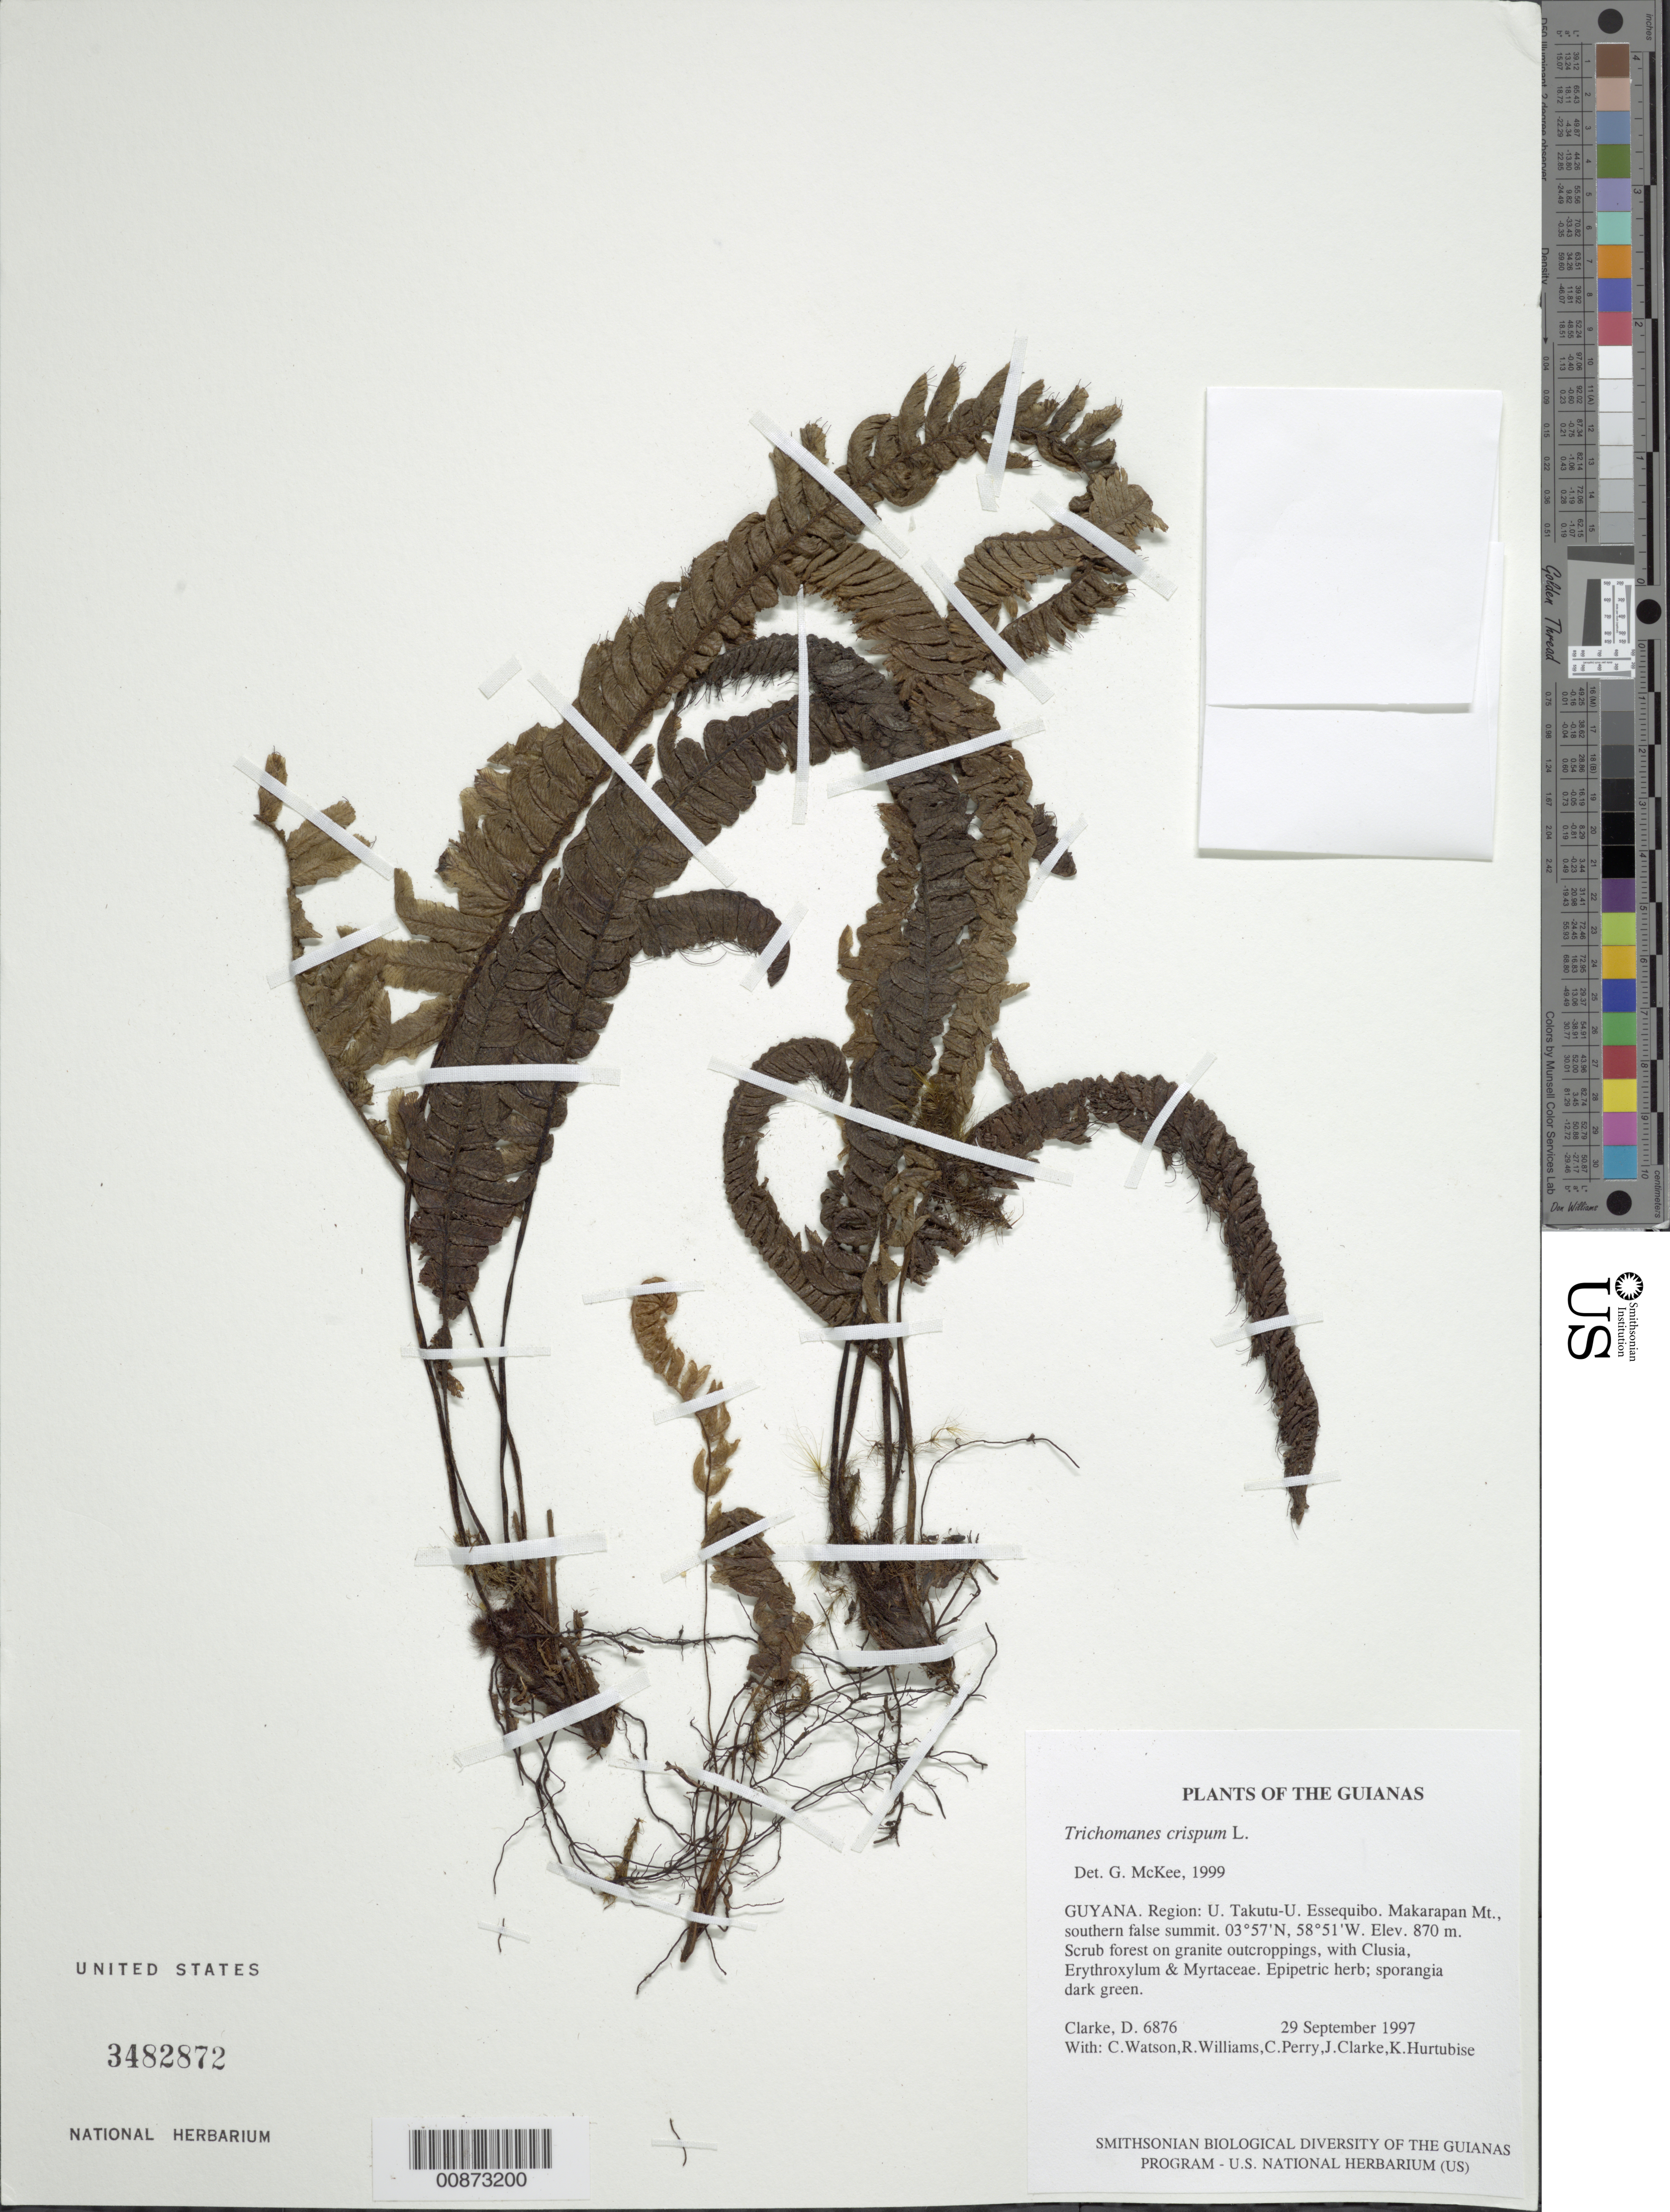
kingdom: Plantae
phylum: Tracheophyta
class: Polypodiopsida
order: Hymenophyllales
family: Hymenophyllaceae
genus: Trichomanes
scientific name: Trichomanes crispum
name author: L.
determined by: McKee, G. S., (US), NMNH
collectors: H. D. Clarke, C. Watson, R. Williams, C. Perry, J. Clarke & K. Hurtubise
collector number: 6876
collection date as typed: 29 September 1997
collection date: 1997-09-29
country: Guyana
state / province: U. Takutu-U. Essequibo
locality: Makarapan Mt., southern false summit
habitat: Scrub forest on granite outcroppings, with Clusia, Erythroxylum & Myrtaceae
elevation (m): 870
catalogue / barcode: US 3482872